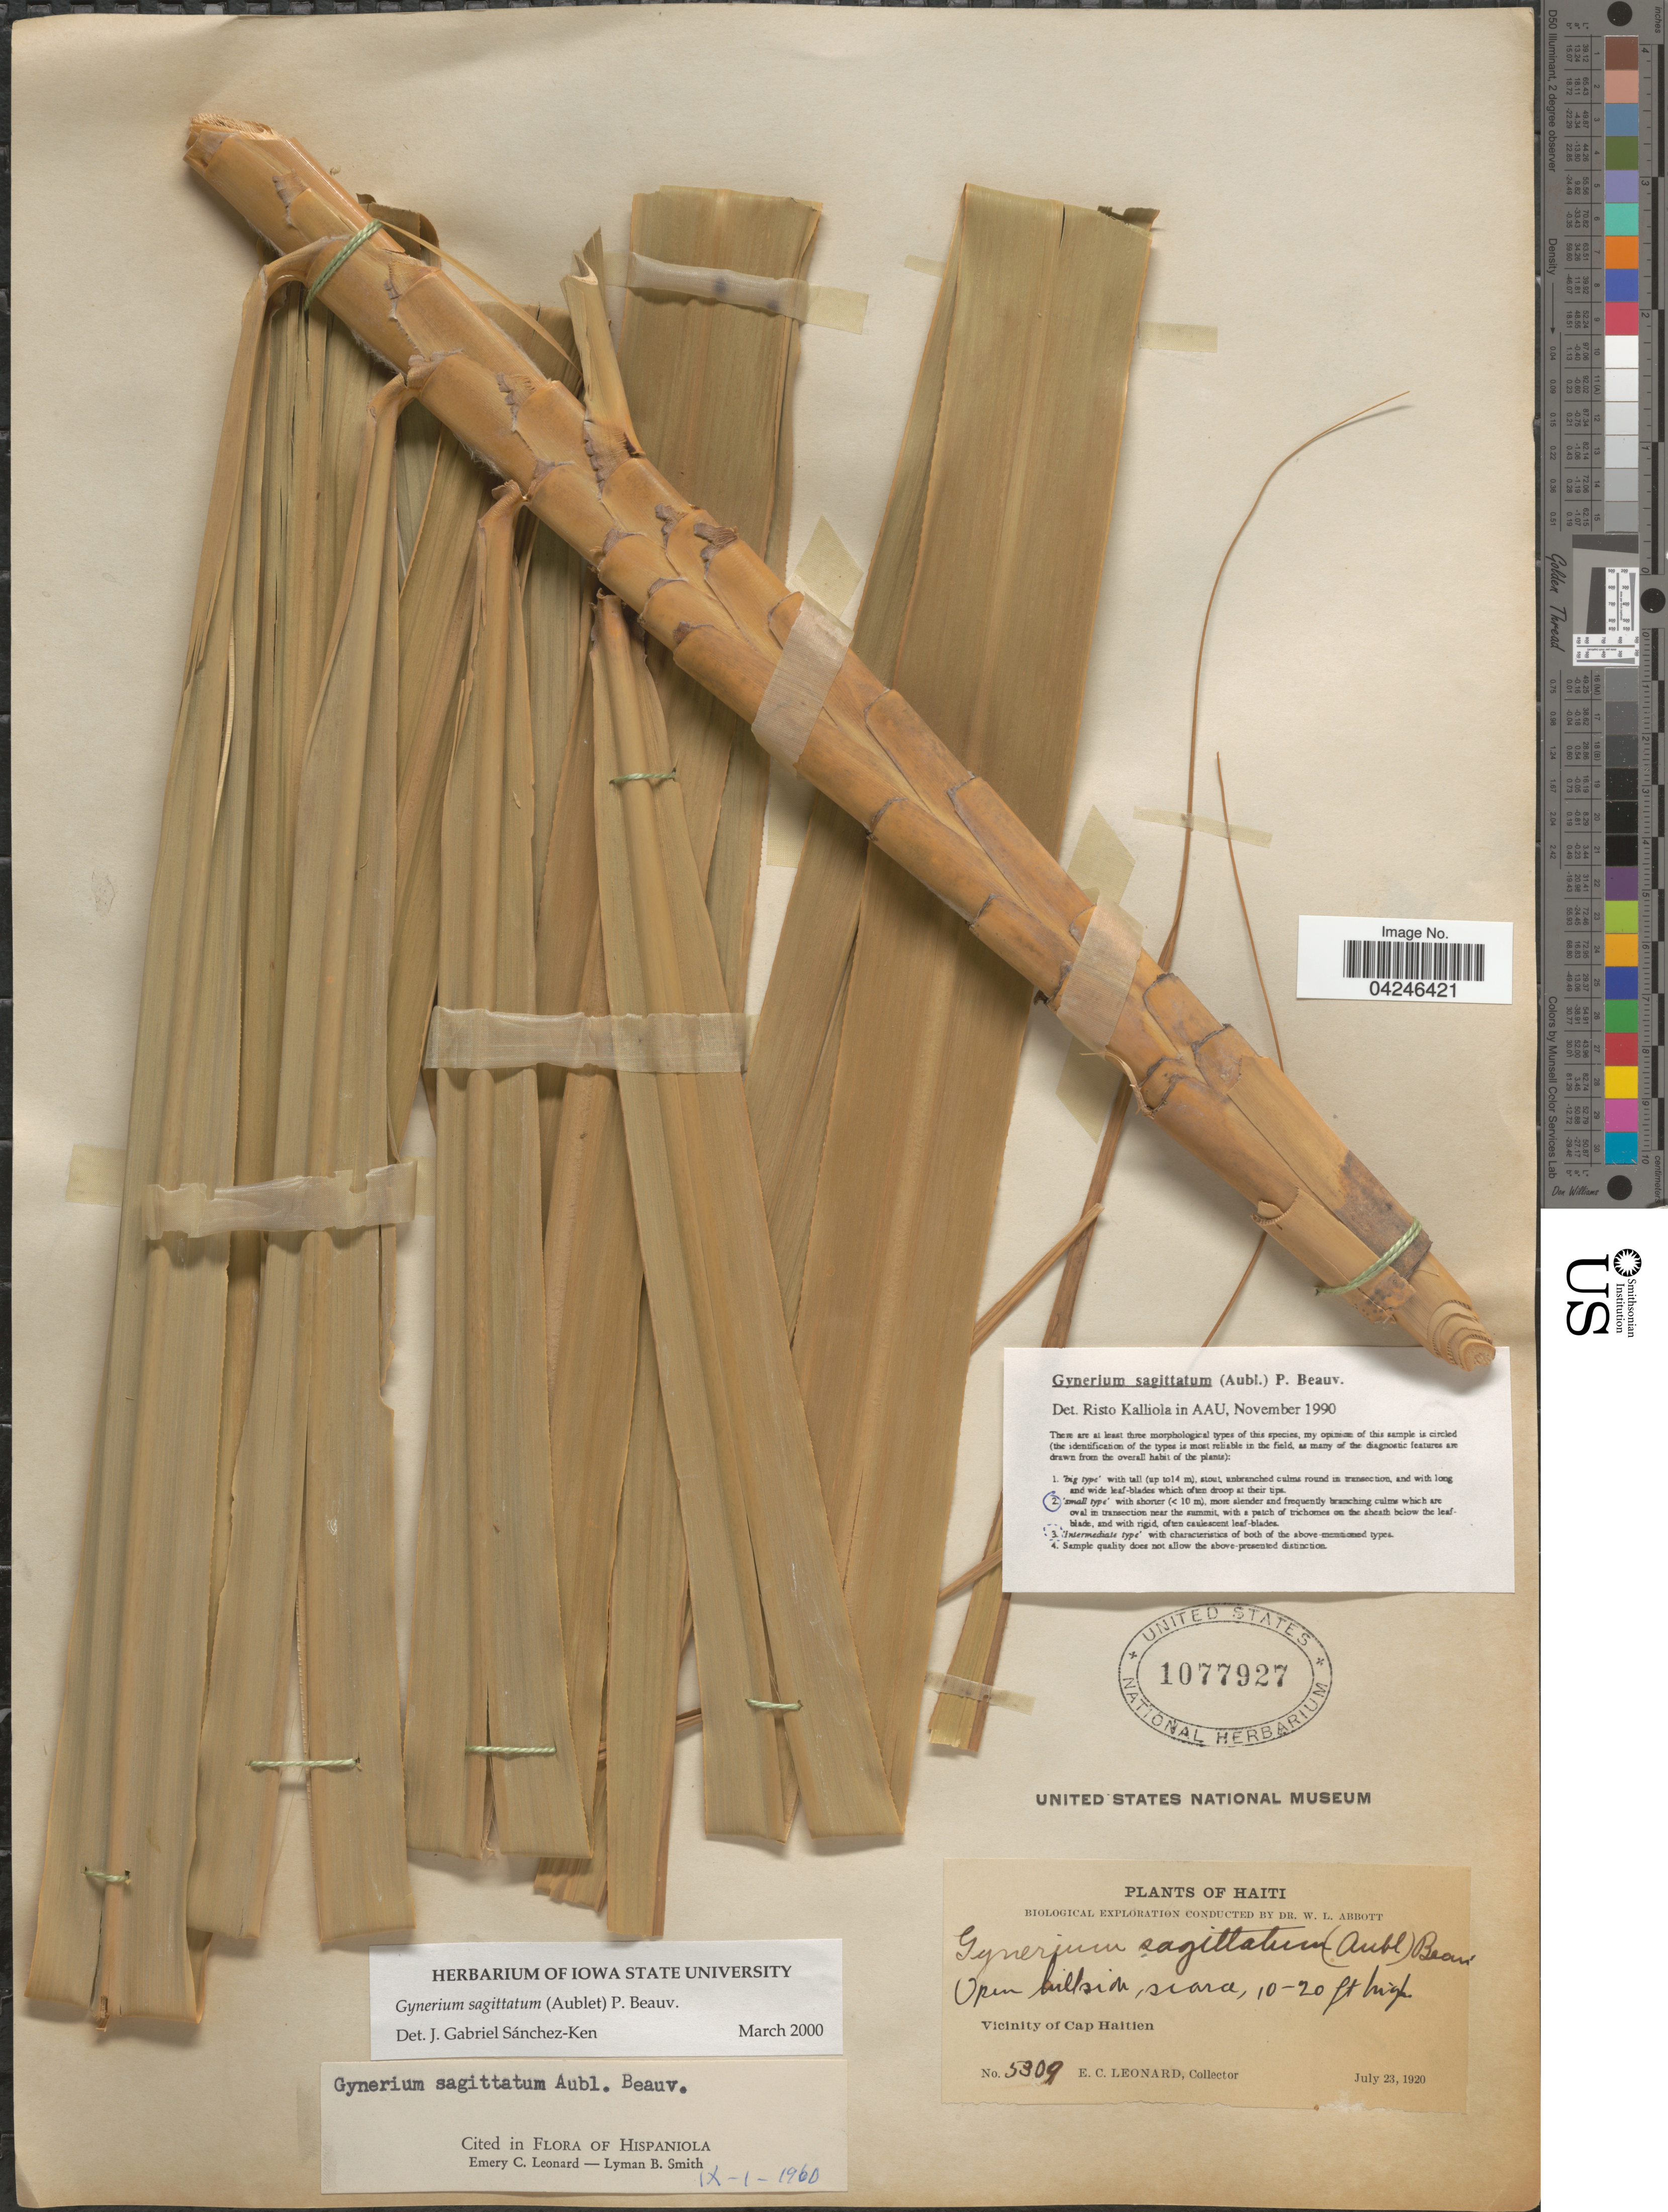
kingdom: Plantae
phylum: Tracheophyta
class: Liliopsida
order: Poales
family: Poaceae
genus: Gynerium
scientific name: Gynerium sagittatum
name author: (Aubl.) P. Beauv.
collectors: E. C. Leonard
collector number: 5309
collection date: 1920-07-23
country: Haiti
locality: Biological Exploration. Open hillside. Vicinity of Cap Haitien.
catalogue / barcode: US 1077927